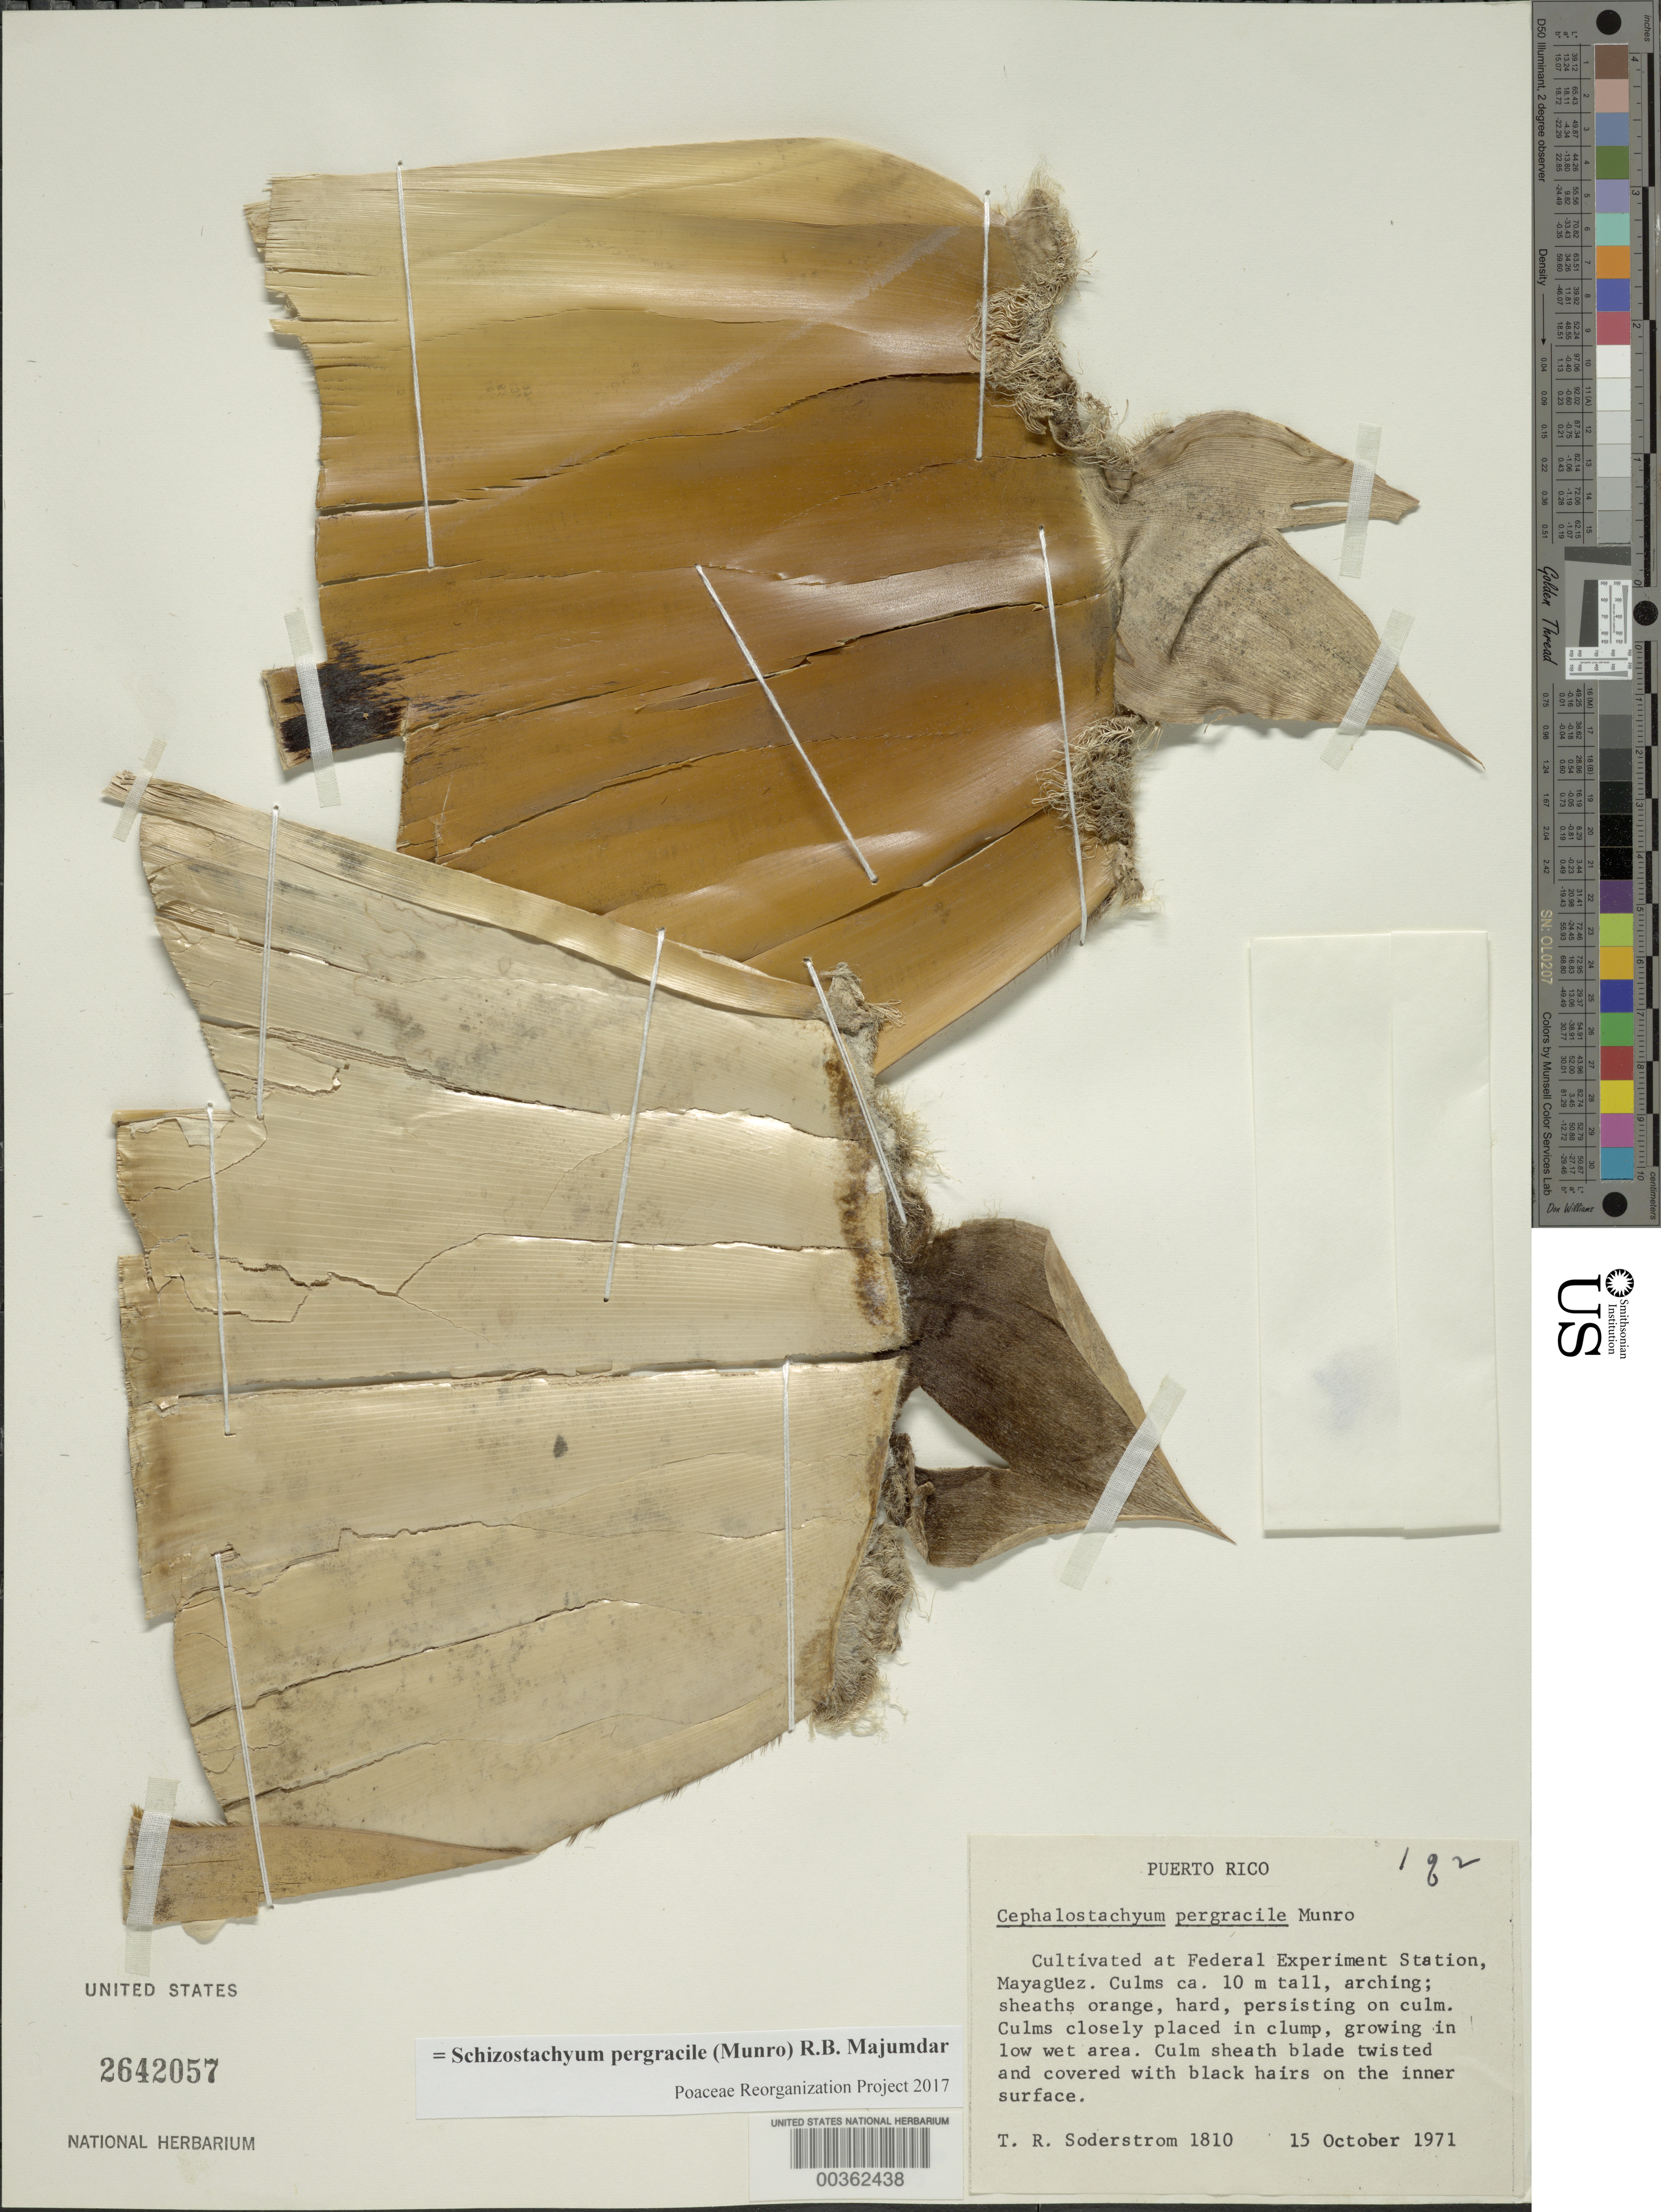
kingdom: Plantae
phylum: Tracheophyta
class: Liliopsida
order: Poales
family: Poaceae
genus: Schizostachyum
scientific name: Schizostachyum pergracile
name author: (Munro) R.B. Majumdar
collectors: T. R. Soderstrom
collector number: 1810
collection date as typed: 15 Oct 1971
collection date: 1971-10-15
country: Puerto Rico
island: Greater Antilles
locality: Federal experimental station-mayaguez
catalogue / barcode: US 2642057